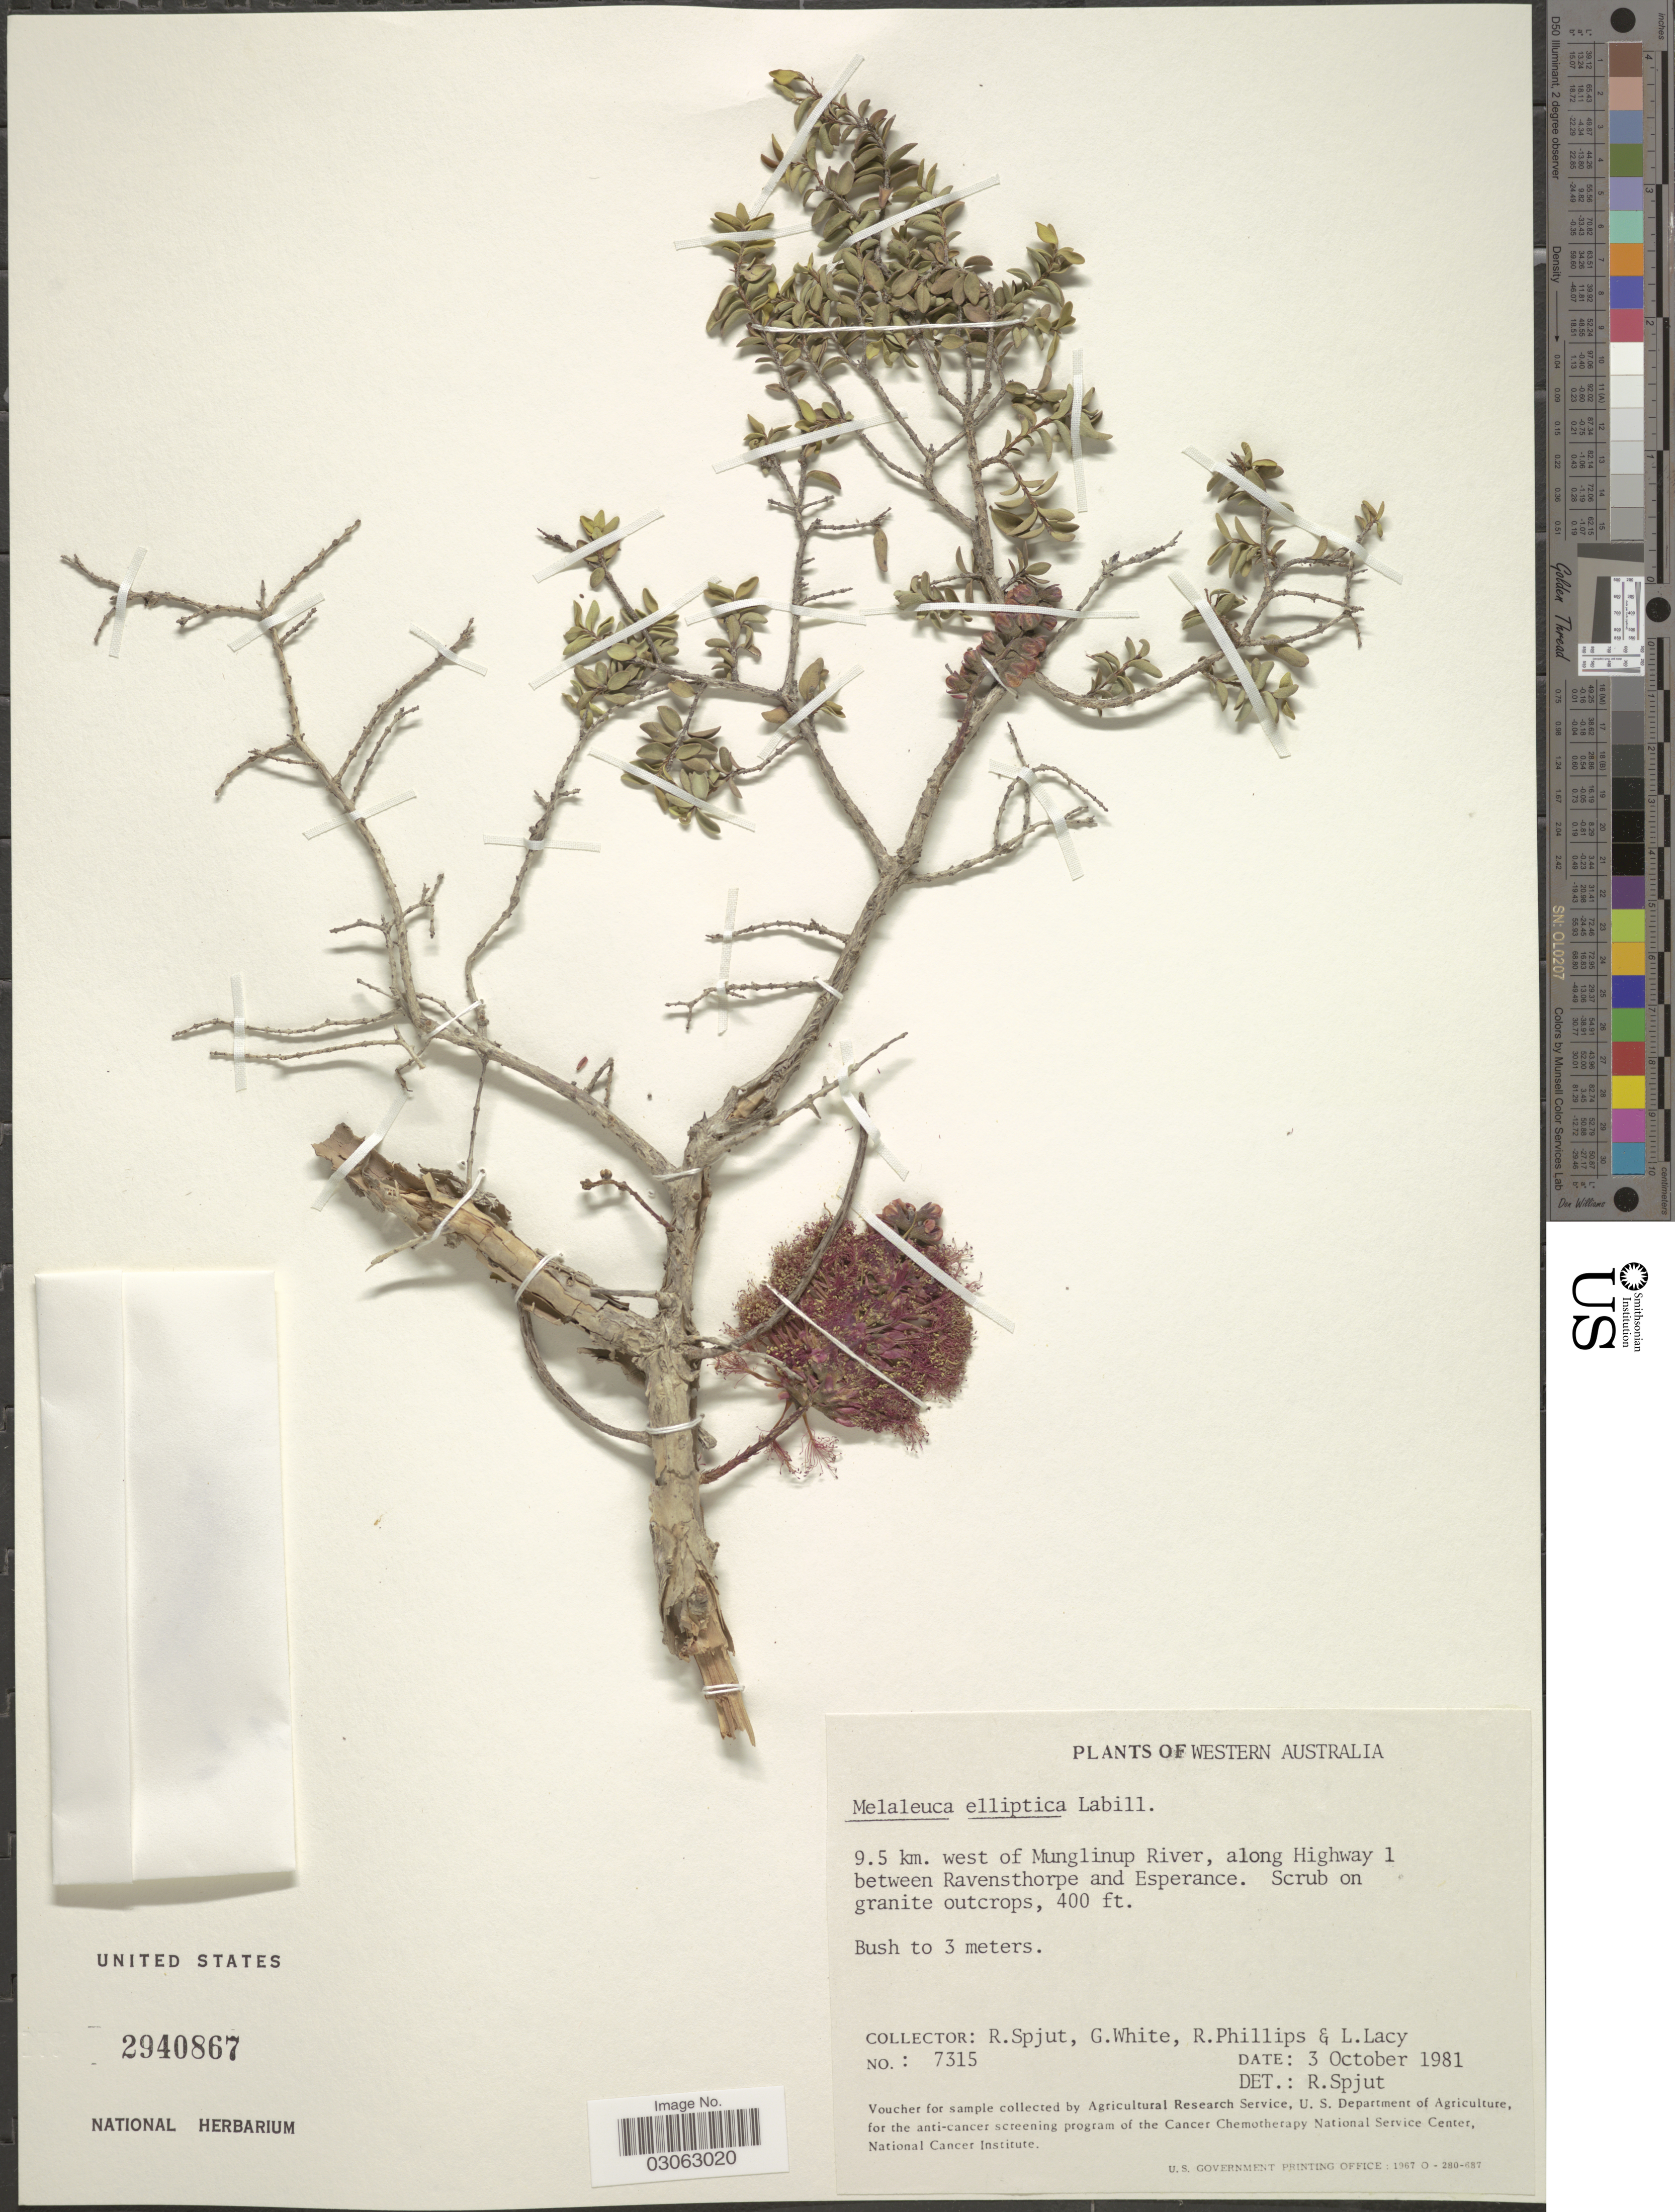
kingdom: Plantae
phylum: Tracheophyta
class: Magnoliopsida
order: Myrtales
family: Myrtaceae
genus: Melaleuca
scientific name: Melaleuca elliptica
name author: Labill.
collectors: R. Spjut, G. White, R. Phillips & L. Lacy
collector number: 7315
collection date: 1981-10-03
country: Australia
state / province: Western Australia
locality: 9.5 km. west of Munglinup Ruver, along Highway 1 between Ravensthorpe and Esperance.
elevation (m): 122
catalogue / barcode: US 2940867